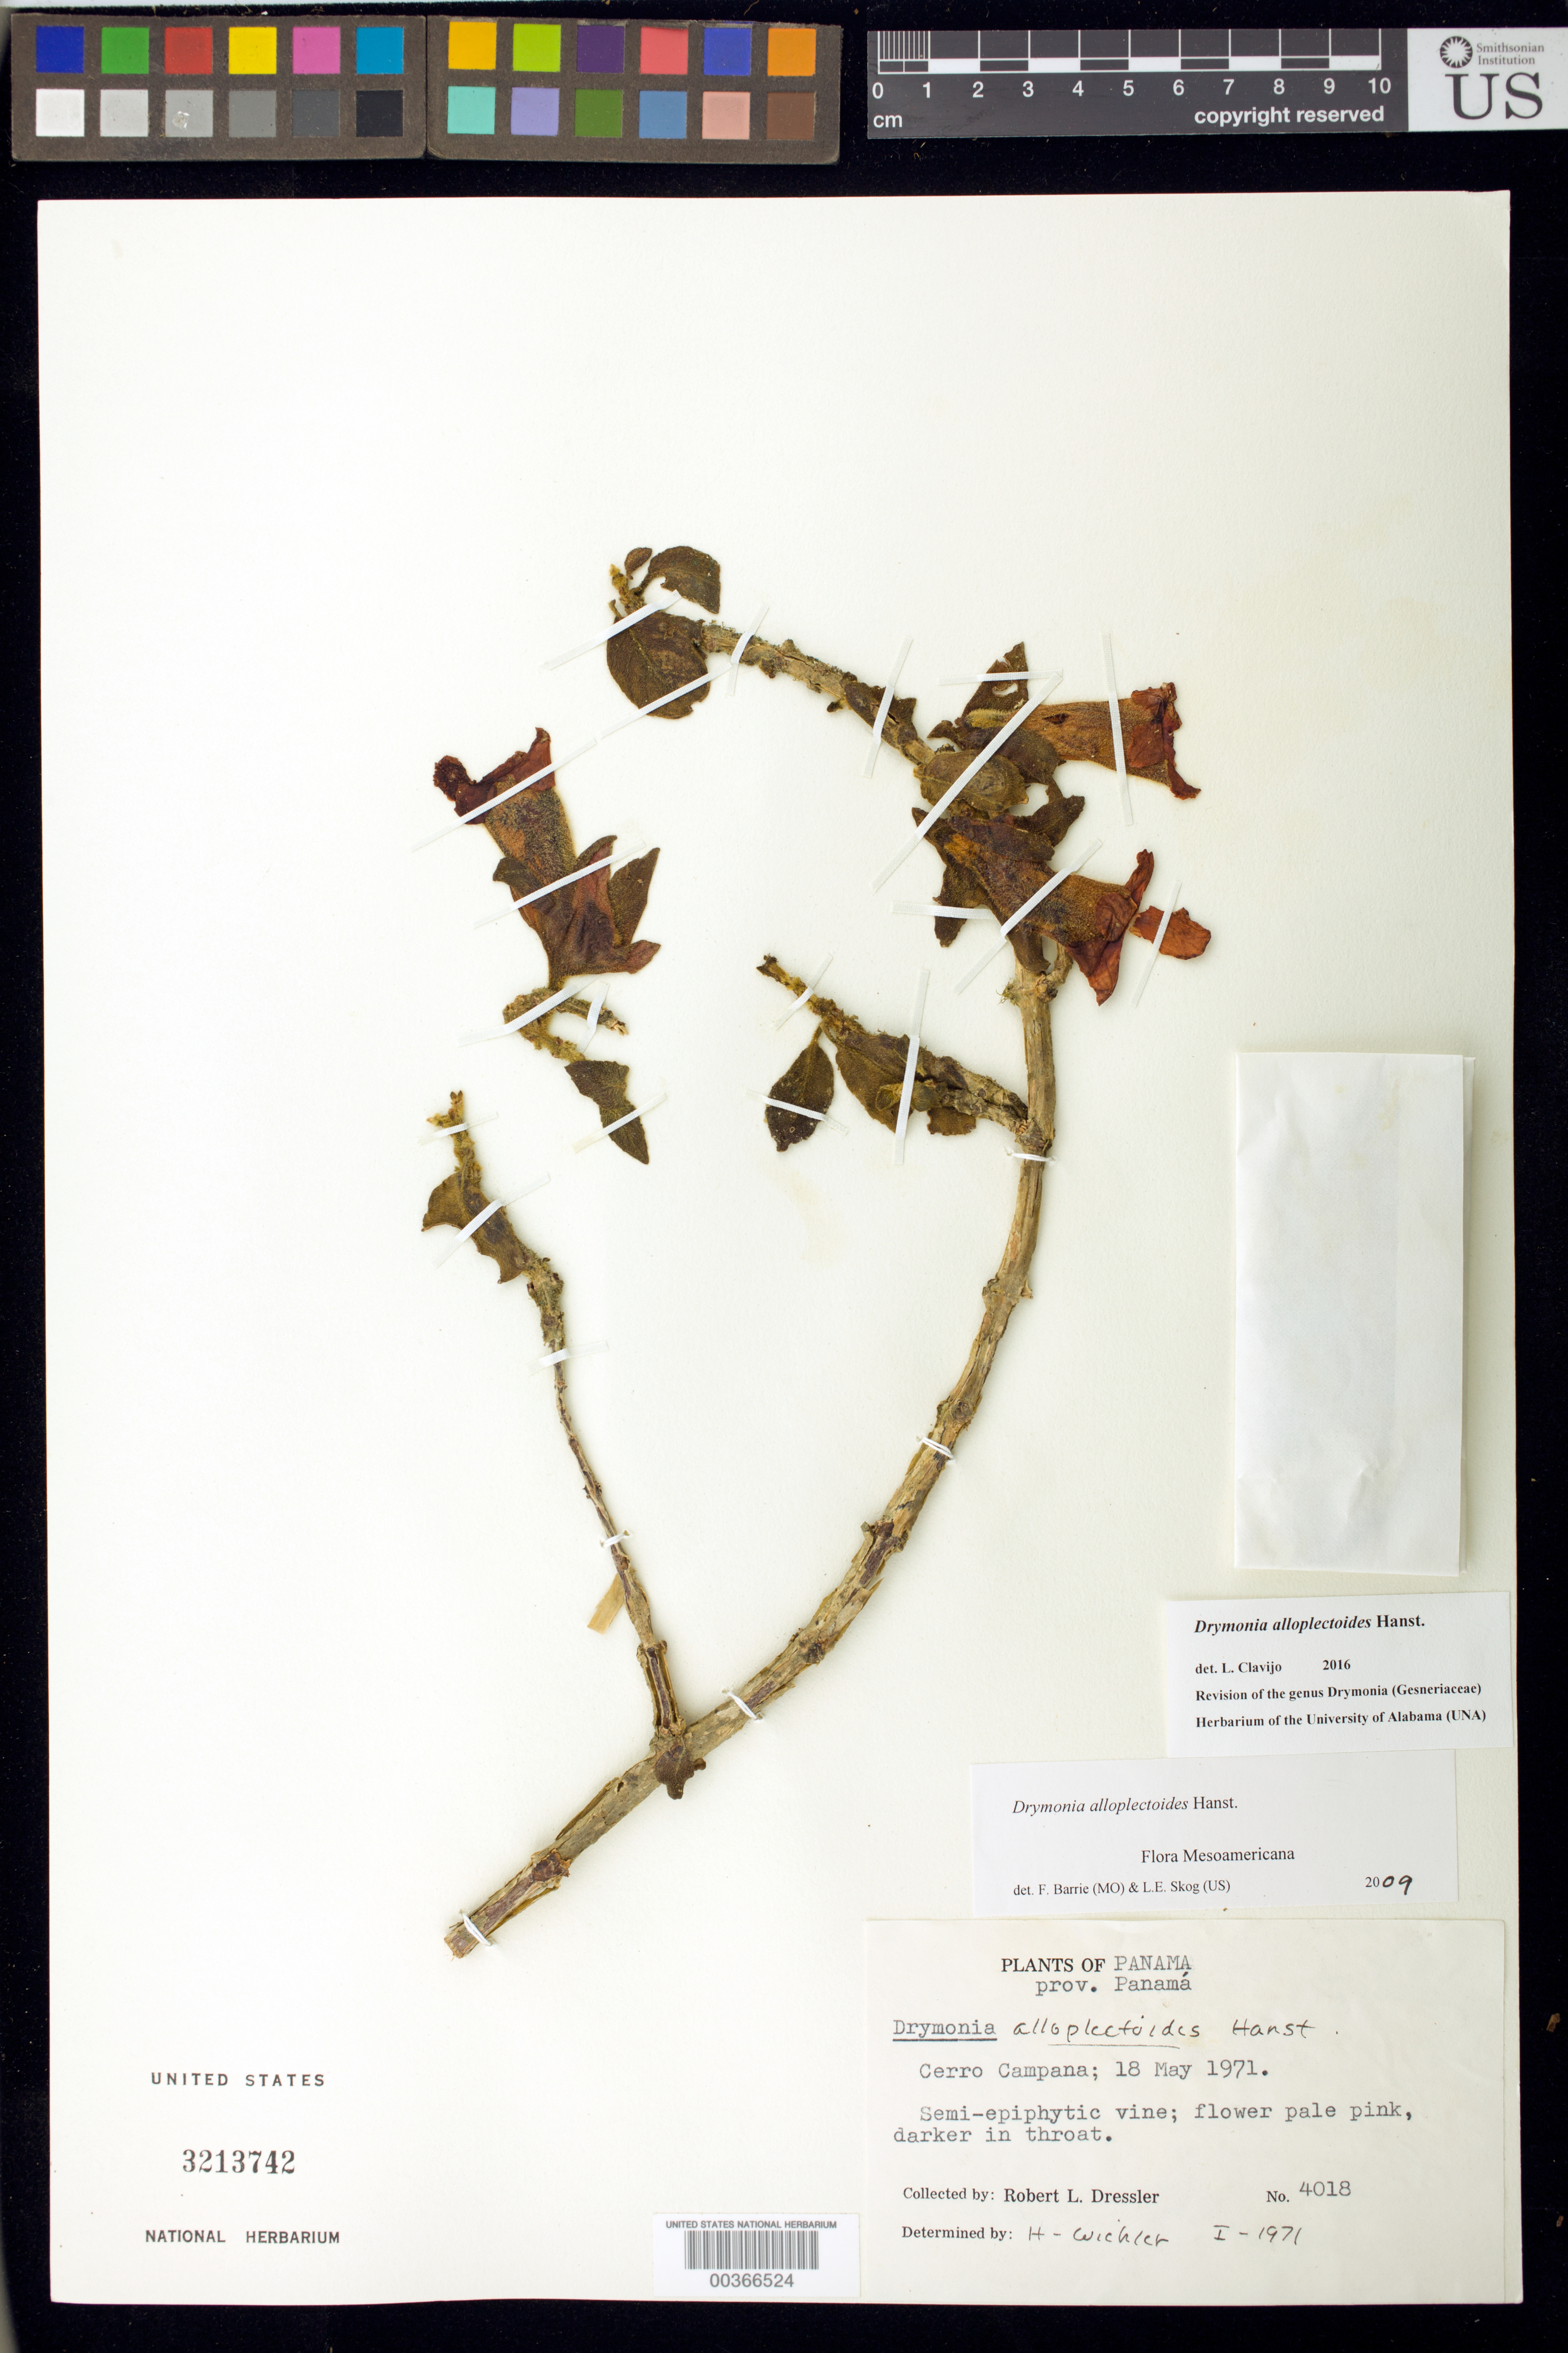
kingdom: Plantae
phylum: Tracheophyta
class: Magnoliopsida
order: Lamiales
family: Gesneriaceae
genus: Drymonia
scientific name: Drymonia alloplectoides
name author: Hanst.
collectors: R. Dressler & et al.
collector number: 4018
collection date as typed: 18 May 1971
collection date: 1971-05-18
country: Panama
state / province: Panamá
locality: Cerro Campana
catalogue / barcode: US 3213742